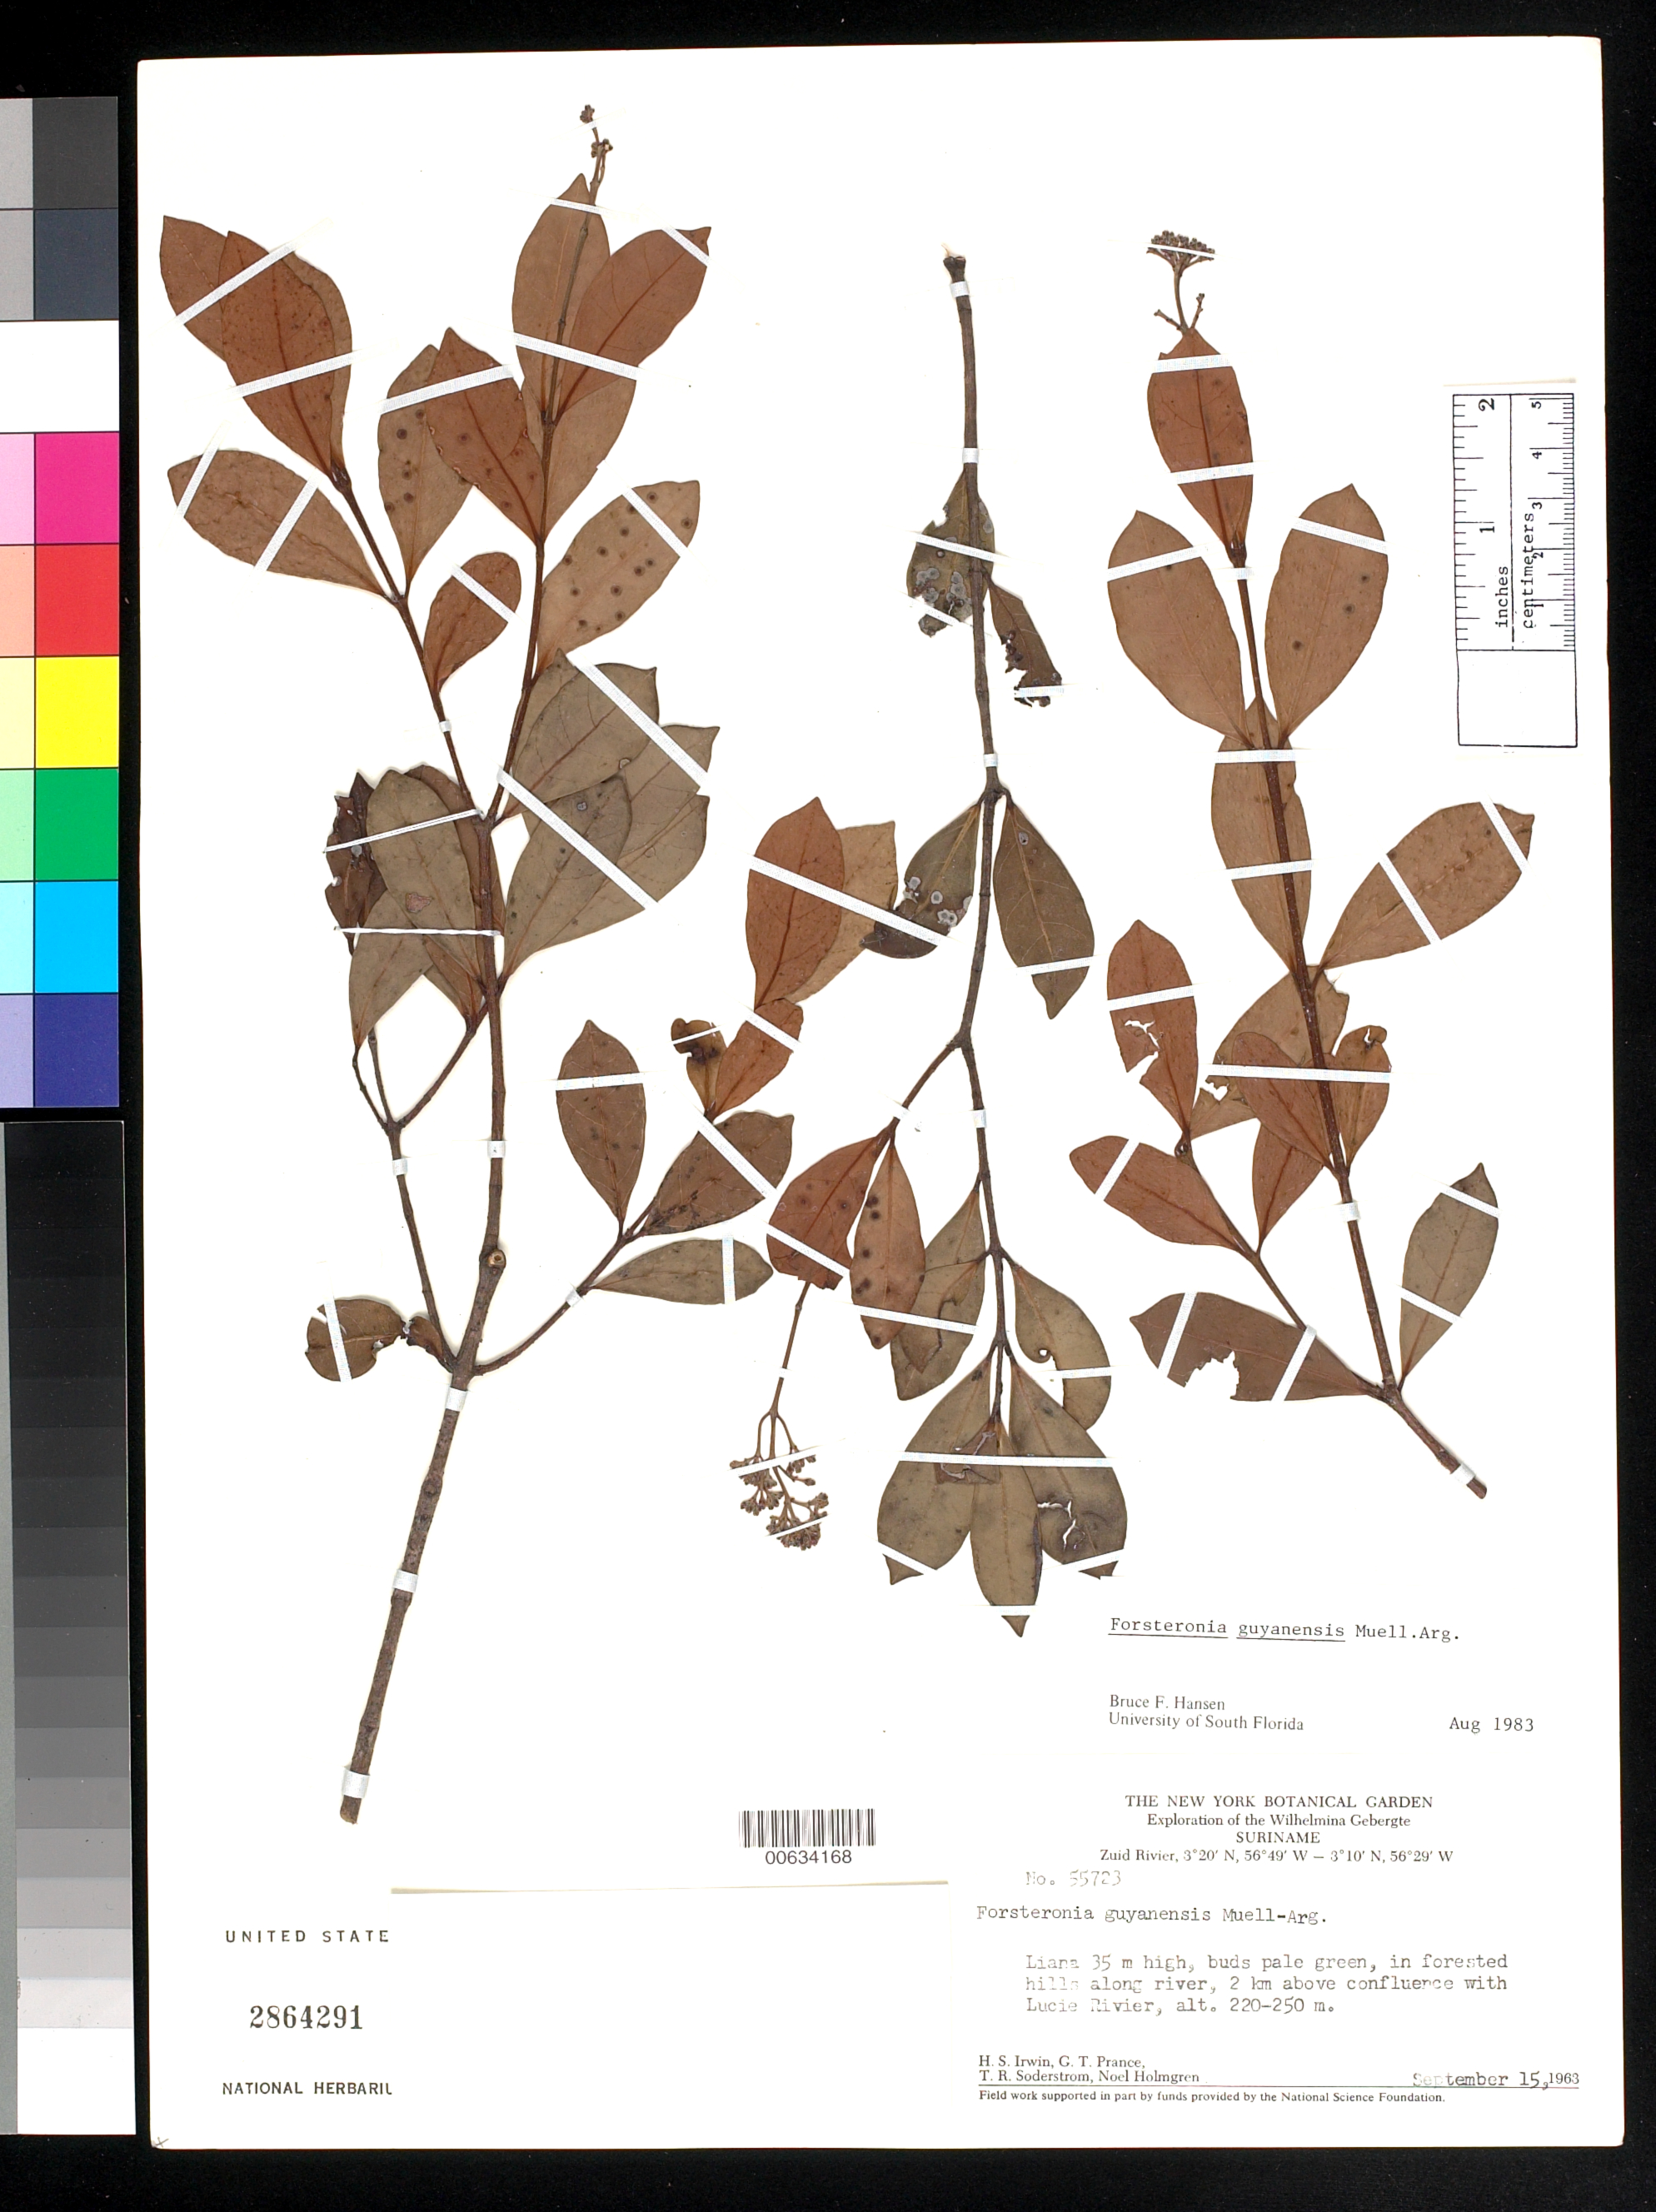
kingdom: Plantae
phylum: Tracheophyta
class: Magnoliopsida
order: Gentianales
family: Apocynaceae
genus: Forsteronia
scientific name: Forsteronia guyanensis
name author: Müll. Arg.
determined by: Hansen, B.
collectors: H. Irwin, G. T. Prance, T. R. Soderstrom & N. H. Holmgren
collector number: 55723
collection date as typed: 15-Sep-63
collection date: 1963-09-15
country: Suriname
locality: Zuid River, 2 km above confluence with Lucie R., Wilhelmina Gebergte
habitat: Forested hills along river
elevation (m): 220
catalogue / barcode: US 2864291